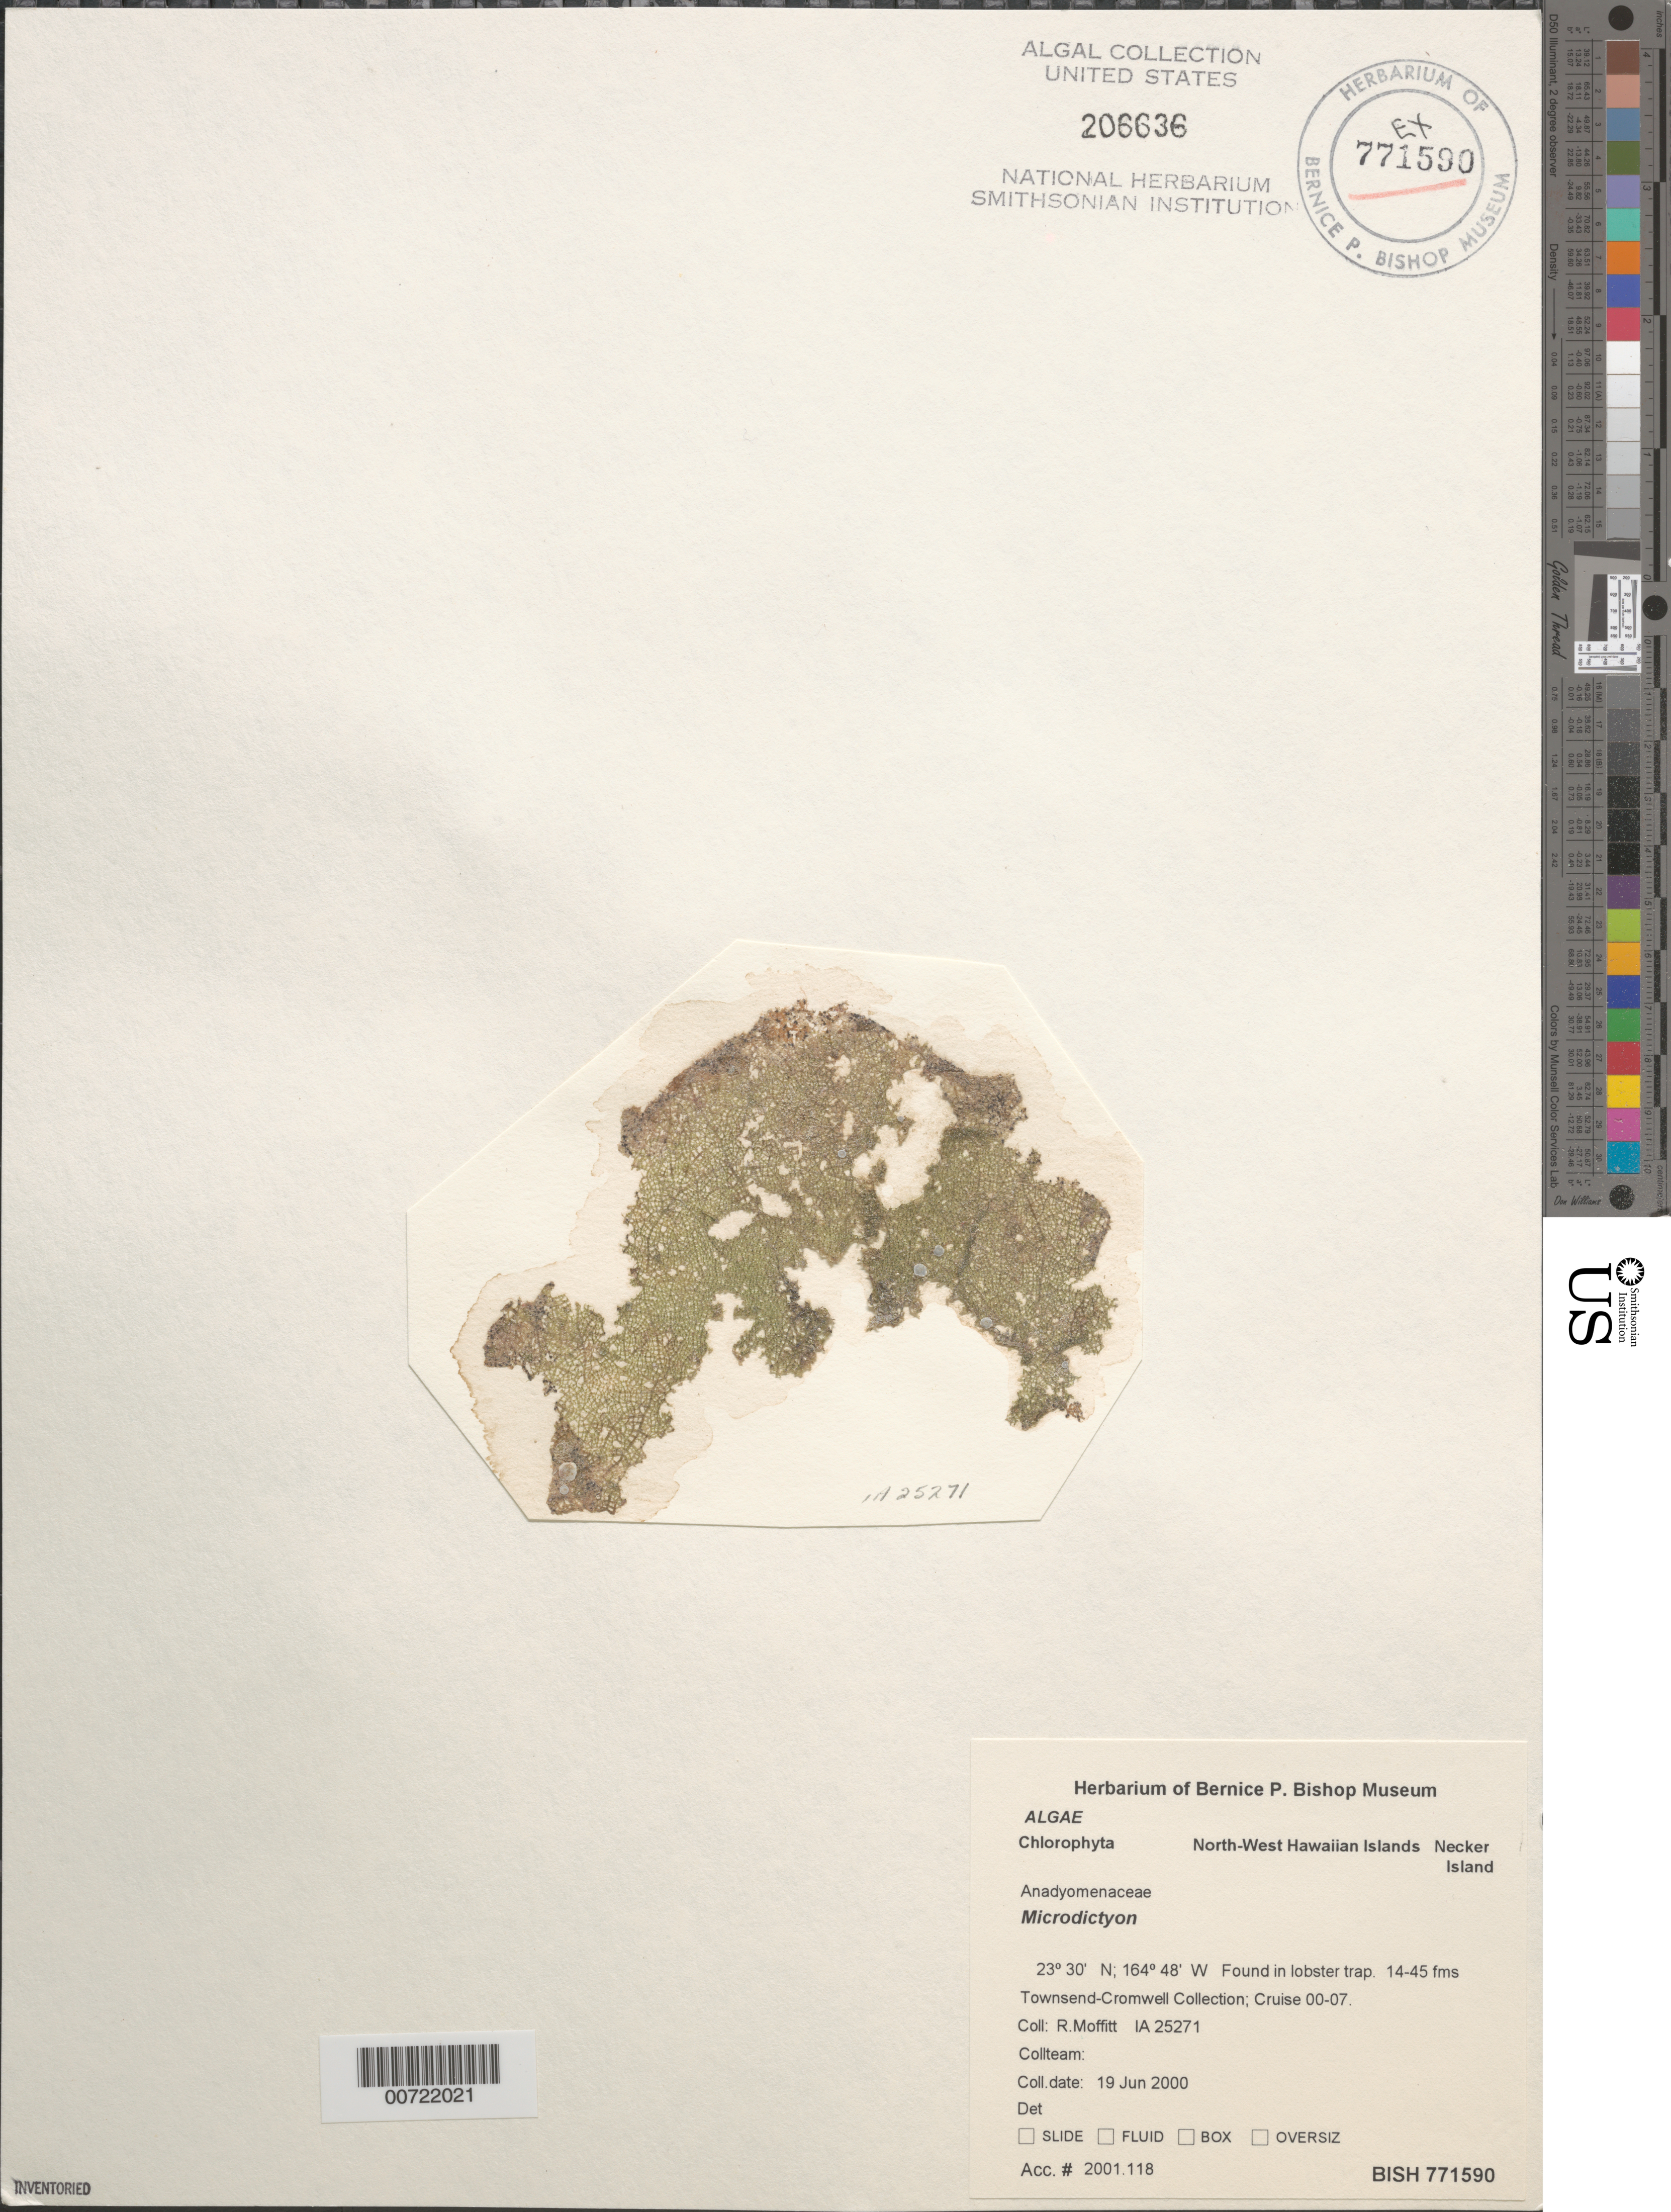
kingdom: Plantae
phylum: Chlorophyta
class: Ulvophyceae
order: Cladophorales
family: Anadyomenaceae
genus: Microdictyon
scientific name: Microdictyon sp.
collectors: R. Moffitt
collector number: IAA 25271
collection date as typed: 19 Jun 2000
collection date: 2000-06-19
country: United States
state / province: Hawaii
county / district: Honolulu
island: Necker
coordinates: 23 30' N, 164 48' W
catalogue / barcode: US 206636